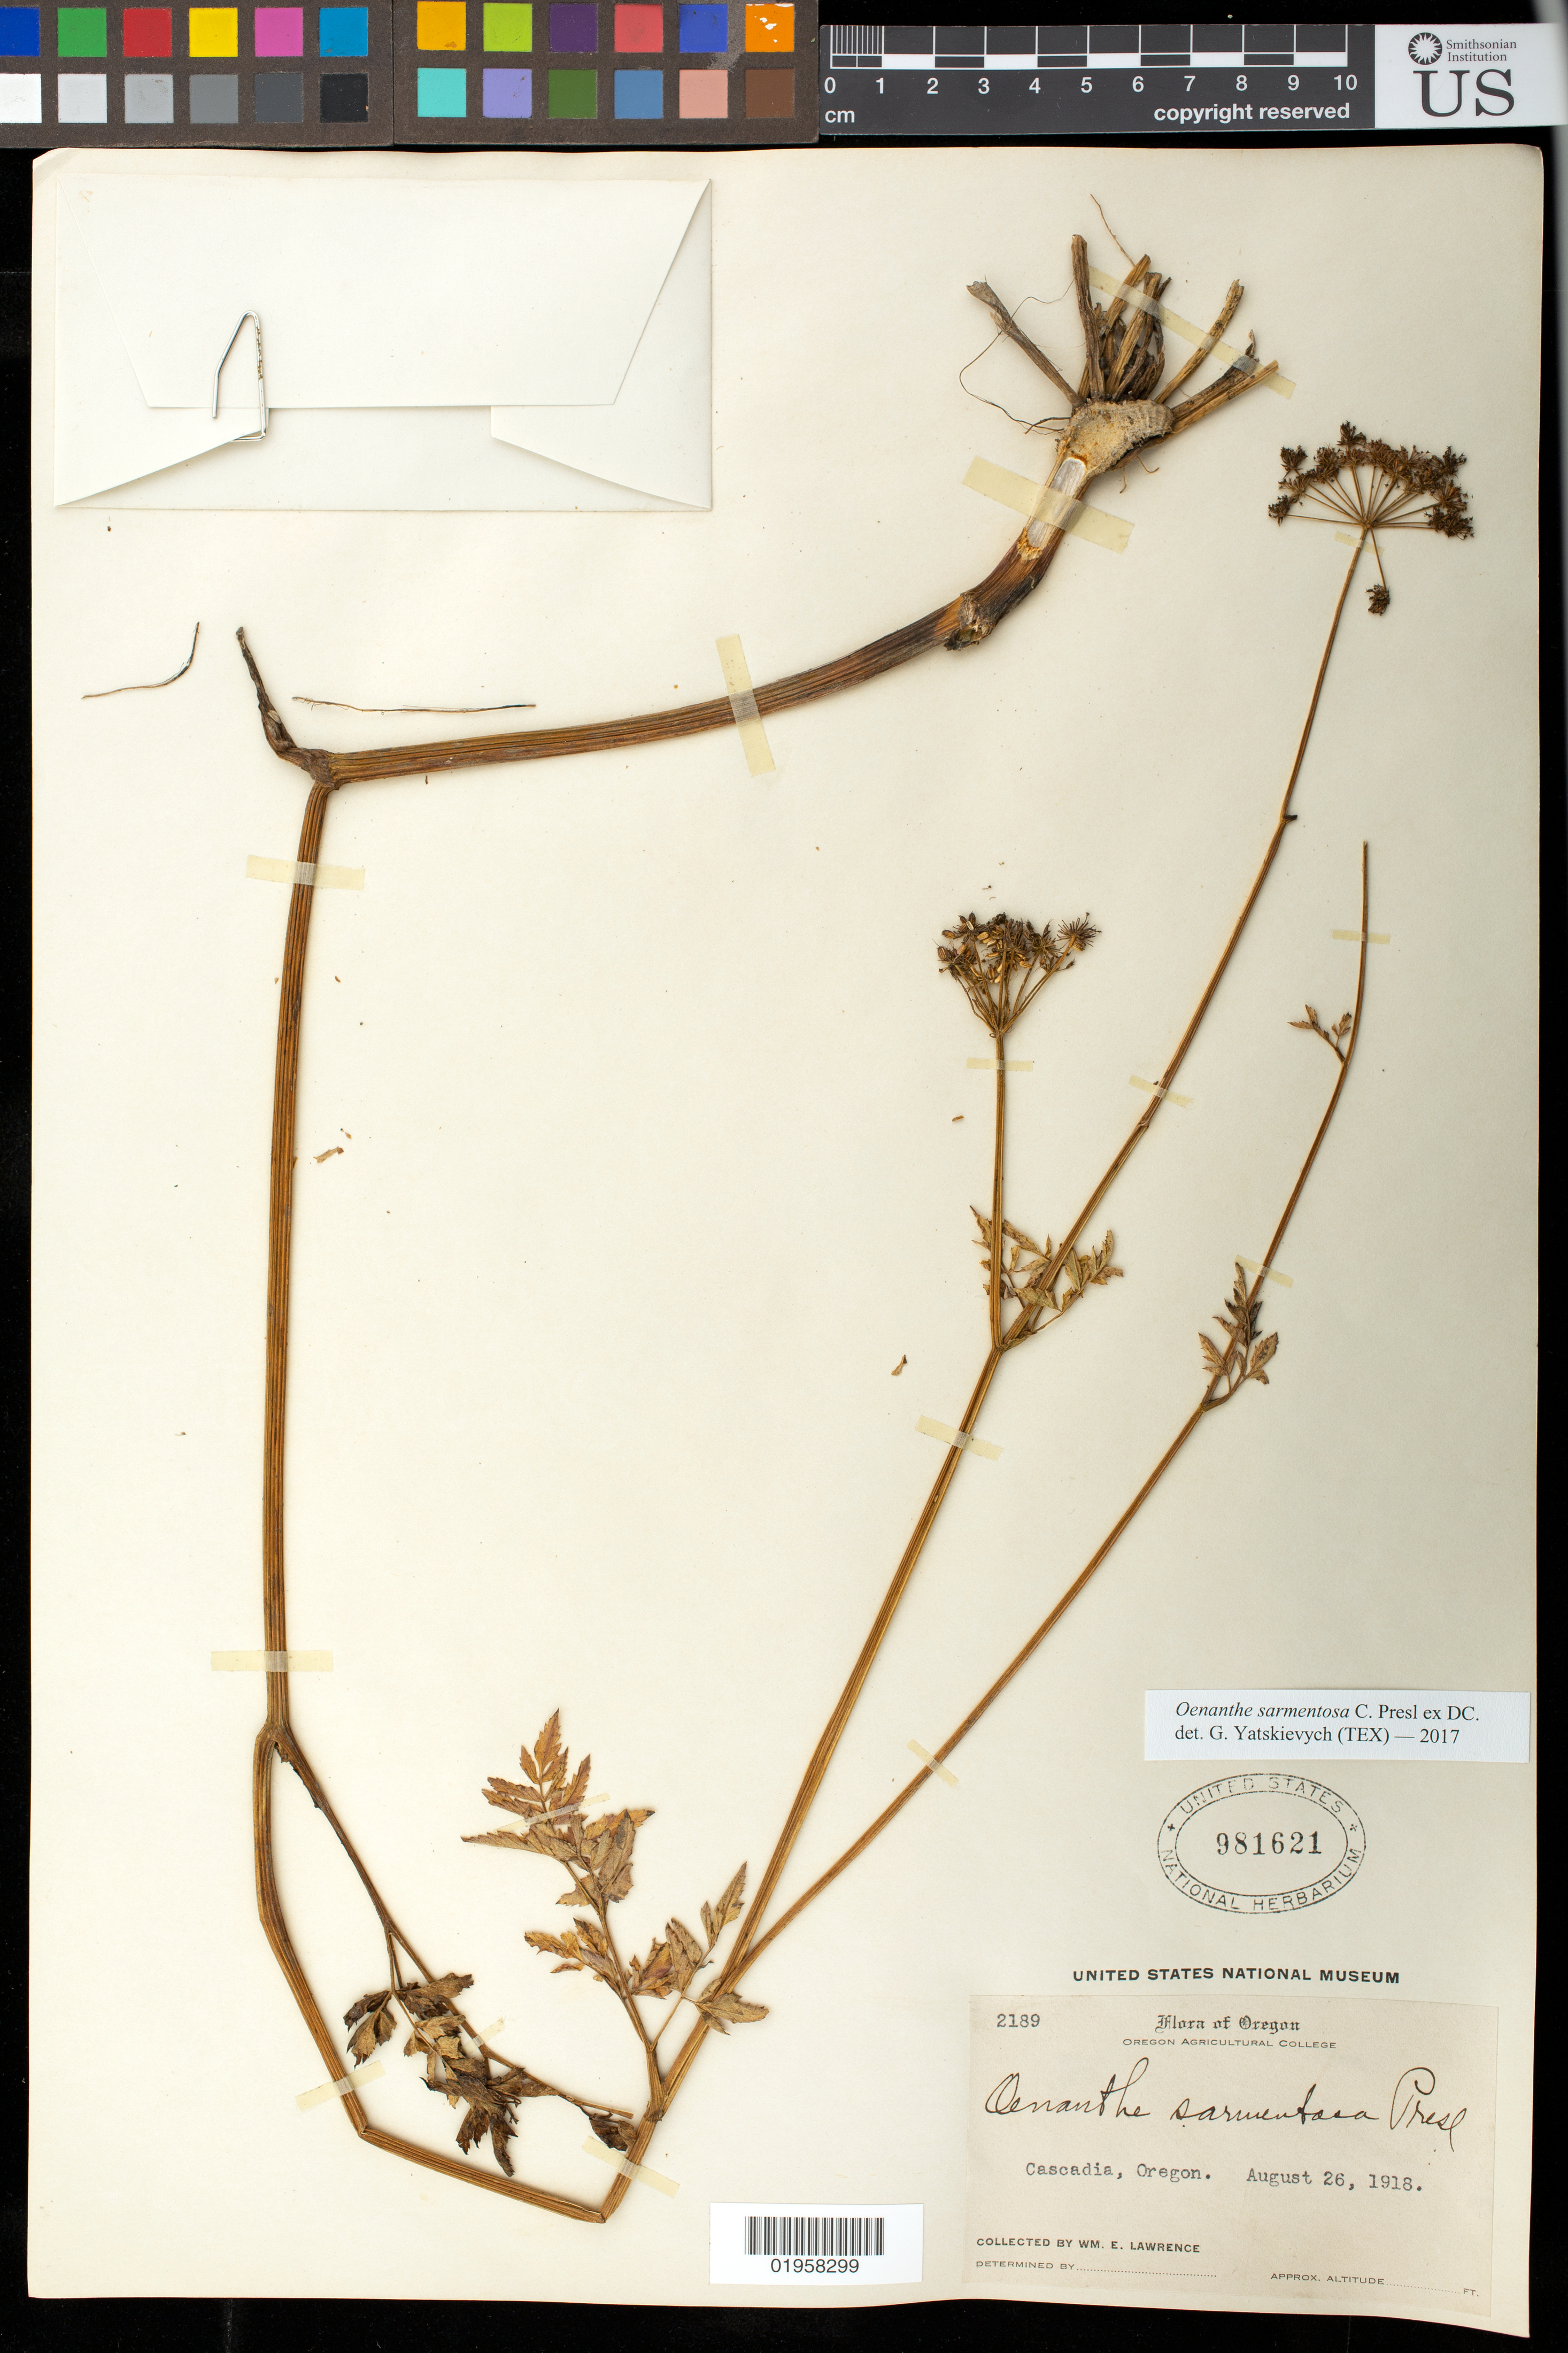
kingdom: Plantae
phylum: Tracheophyta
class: Magnoliopsida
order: Apiales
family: Apiaceae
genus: Oenanthe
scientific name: Oenanthe sarmentosa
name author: C. Presl ex DC.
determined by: Yatskievych, G. A.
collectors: W. Lawrence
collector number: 2189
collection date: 1918-08-26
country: United States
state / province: Oregon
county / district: Linn County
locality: Cascadia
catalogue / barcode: US 981621